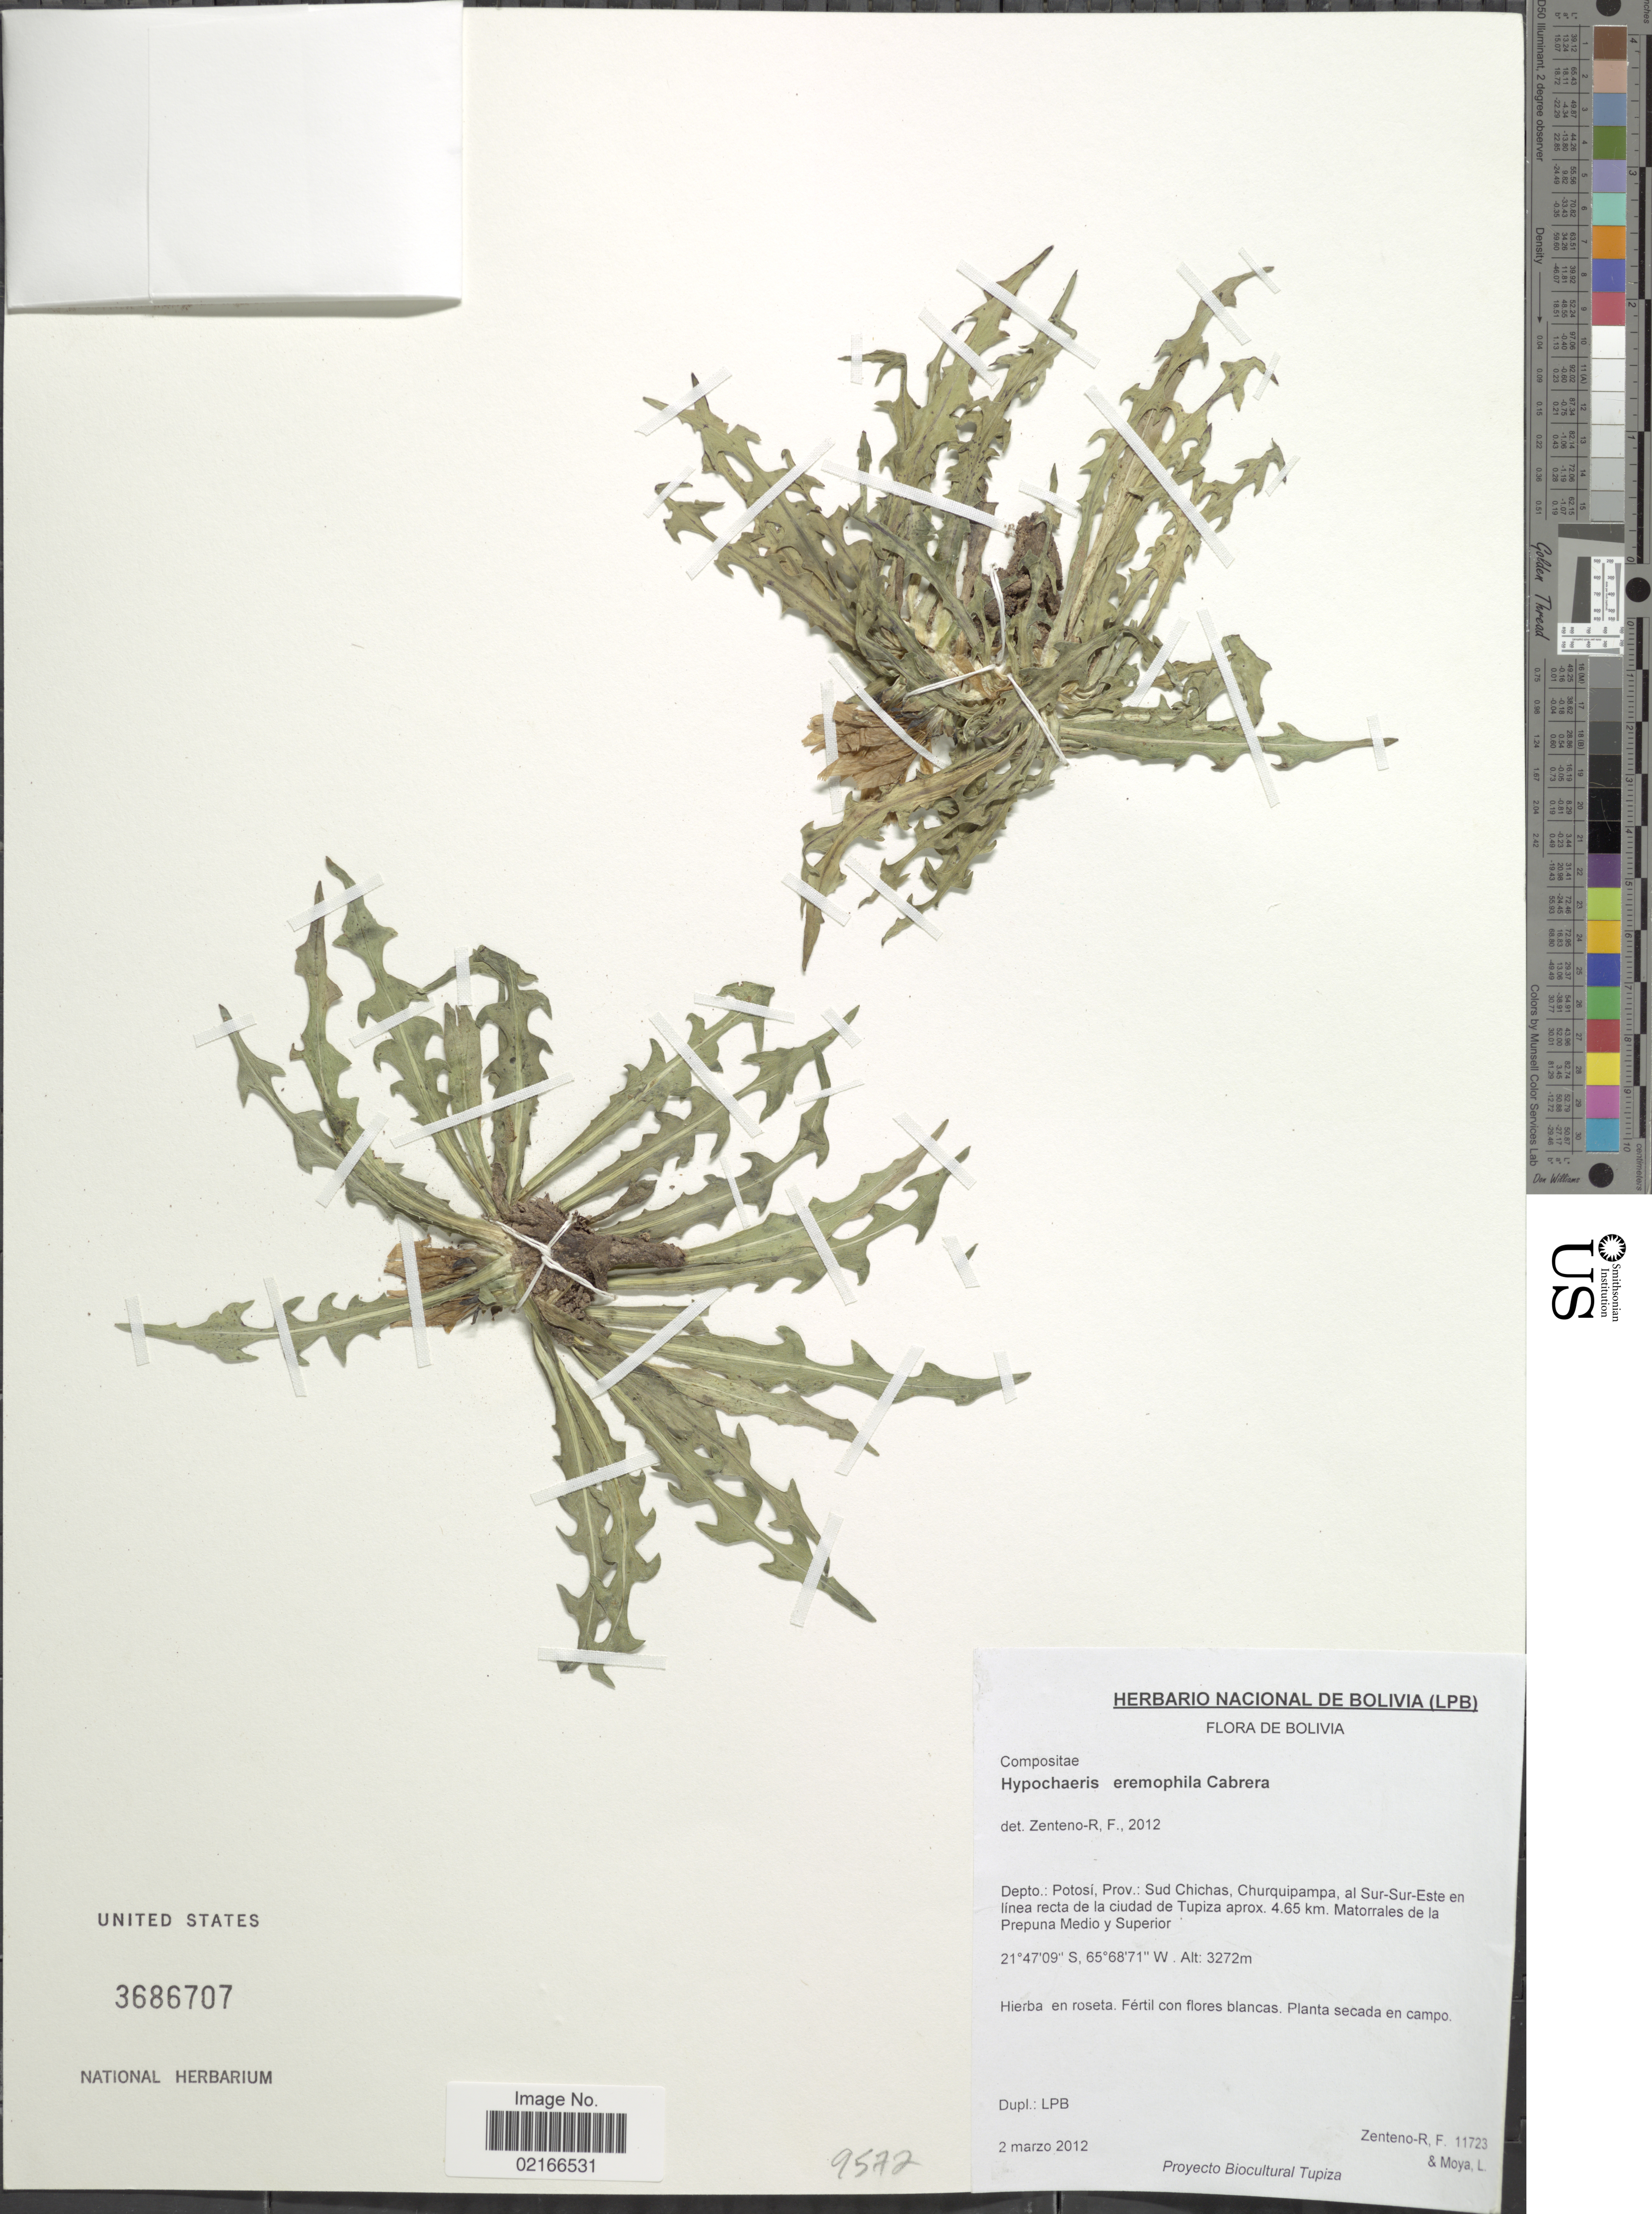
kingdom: Plantae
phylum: Tracheophyta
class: Magnoliopsida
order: Asterales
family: Asteraceae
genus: Hypochaeris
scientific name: Hypochaeris eremophila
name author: Cabrera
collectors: F. Zenteno-R. & L. Moya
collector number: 11723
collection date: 2012-03-02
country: Bolivia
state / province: Potosi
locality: Prov.: Sud Chicas, Churquipampa, al Sur-Sur-Este en línea recta de la ciudad de Tupiza aprox. 4.65 km.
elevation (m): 3272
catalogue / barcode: US 3686707